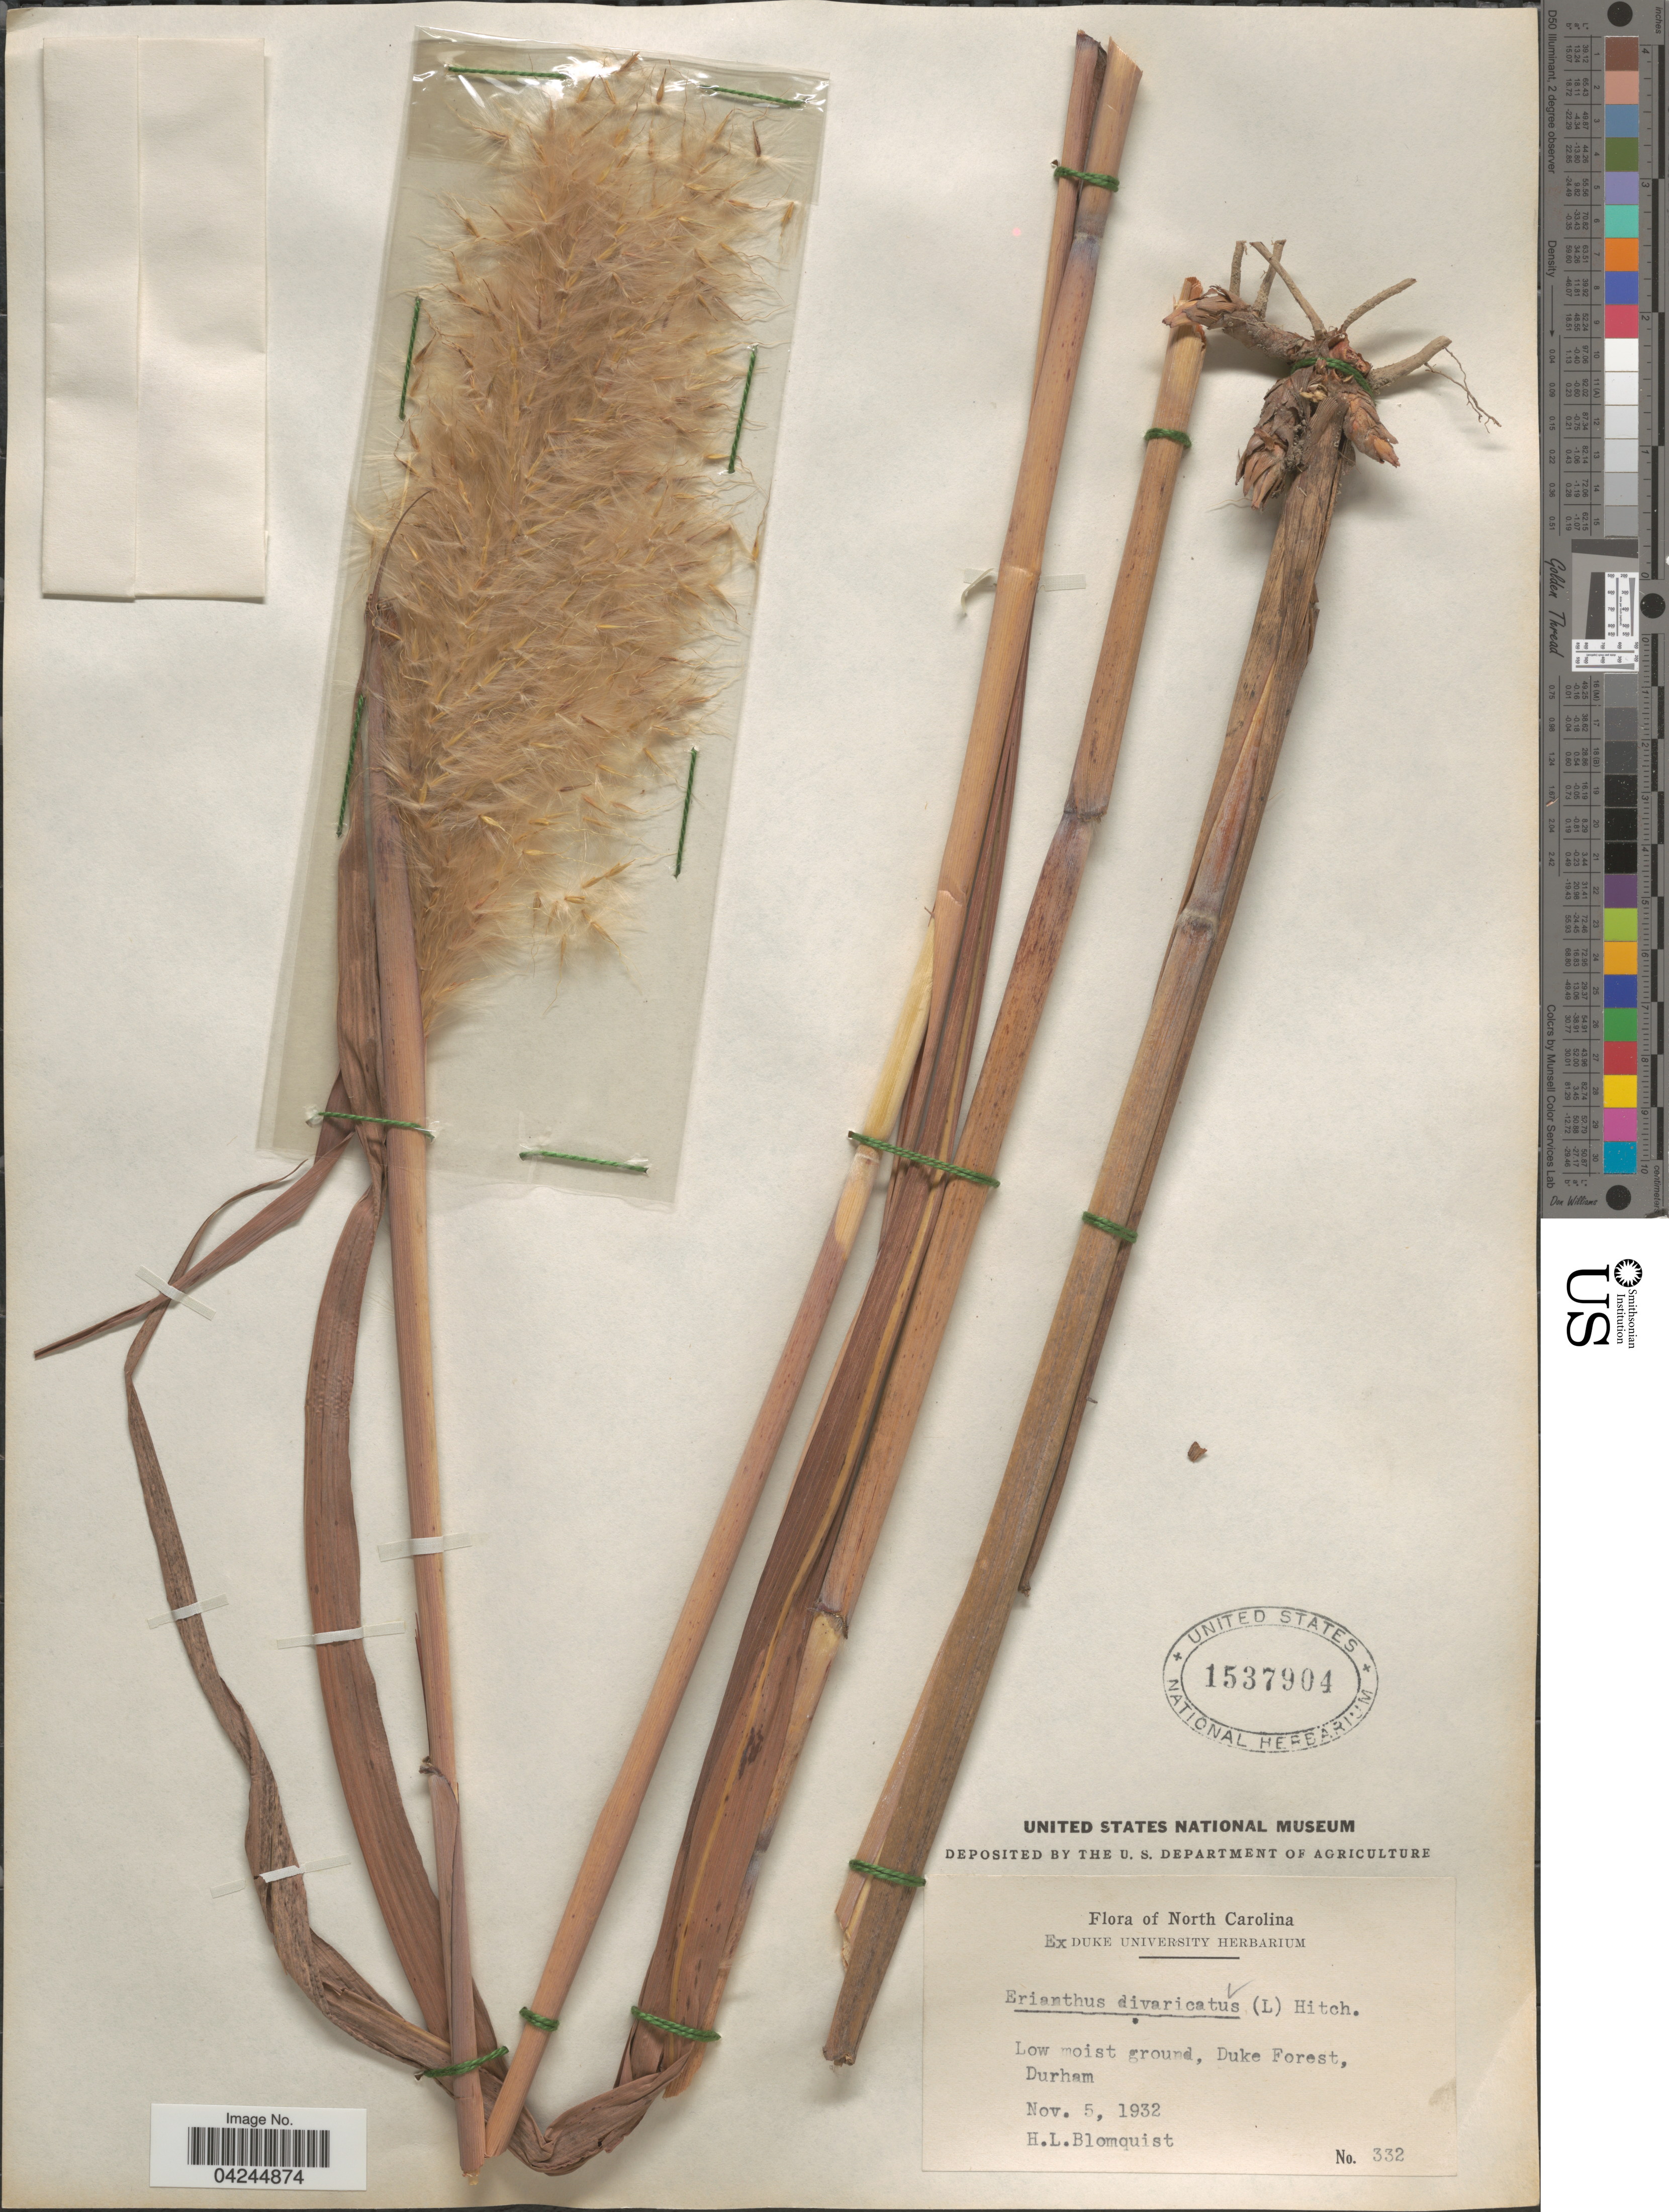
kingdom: Plantae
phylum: Tracheophyta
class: Liliopsida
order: Poales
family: Poaceae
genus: Erianthus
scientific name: Erianthus alopecuroides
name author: Elliott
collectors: H. Blomquist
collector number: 332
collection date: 1932-11-05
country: United States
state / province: North Carolina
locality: Low moist ground, Duke Forest, Durham.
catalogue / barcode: US 1537904